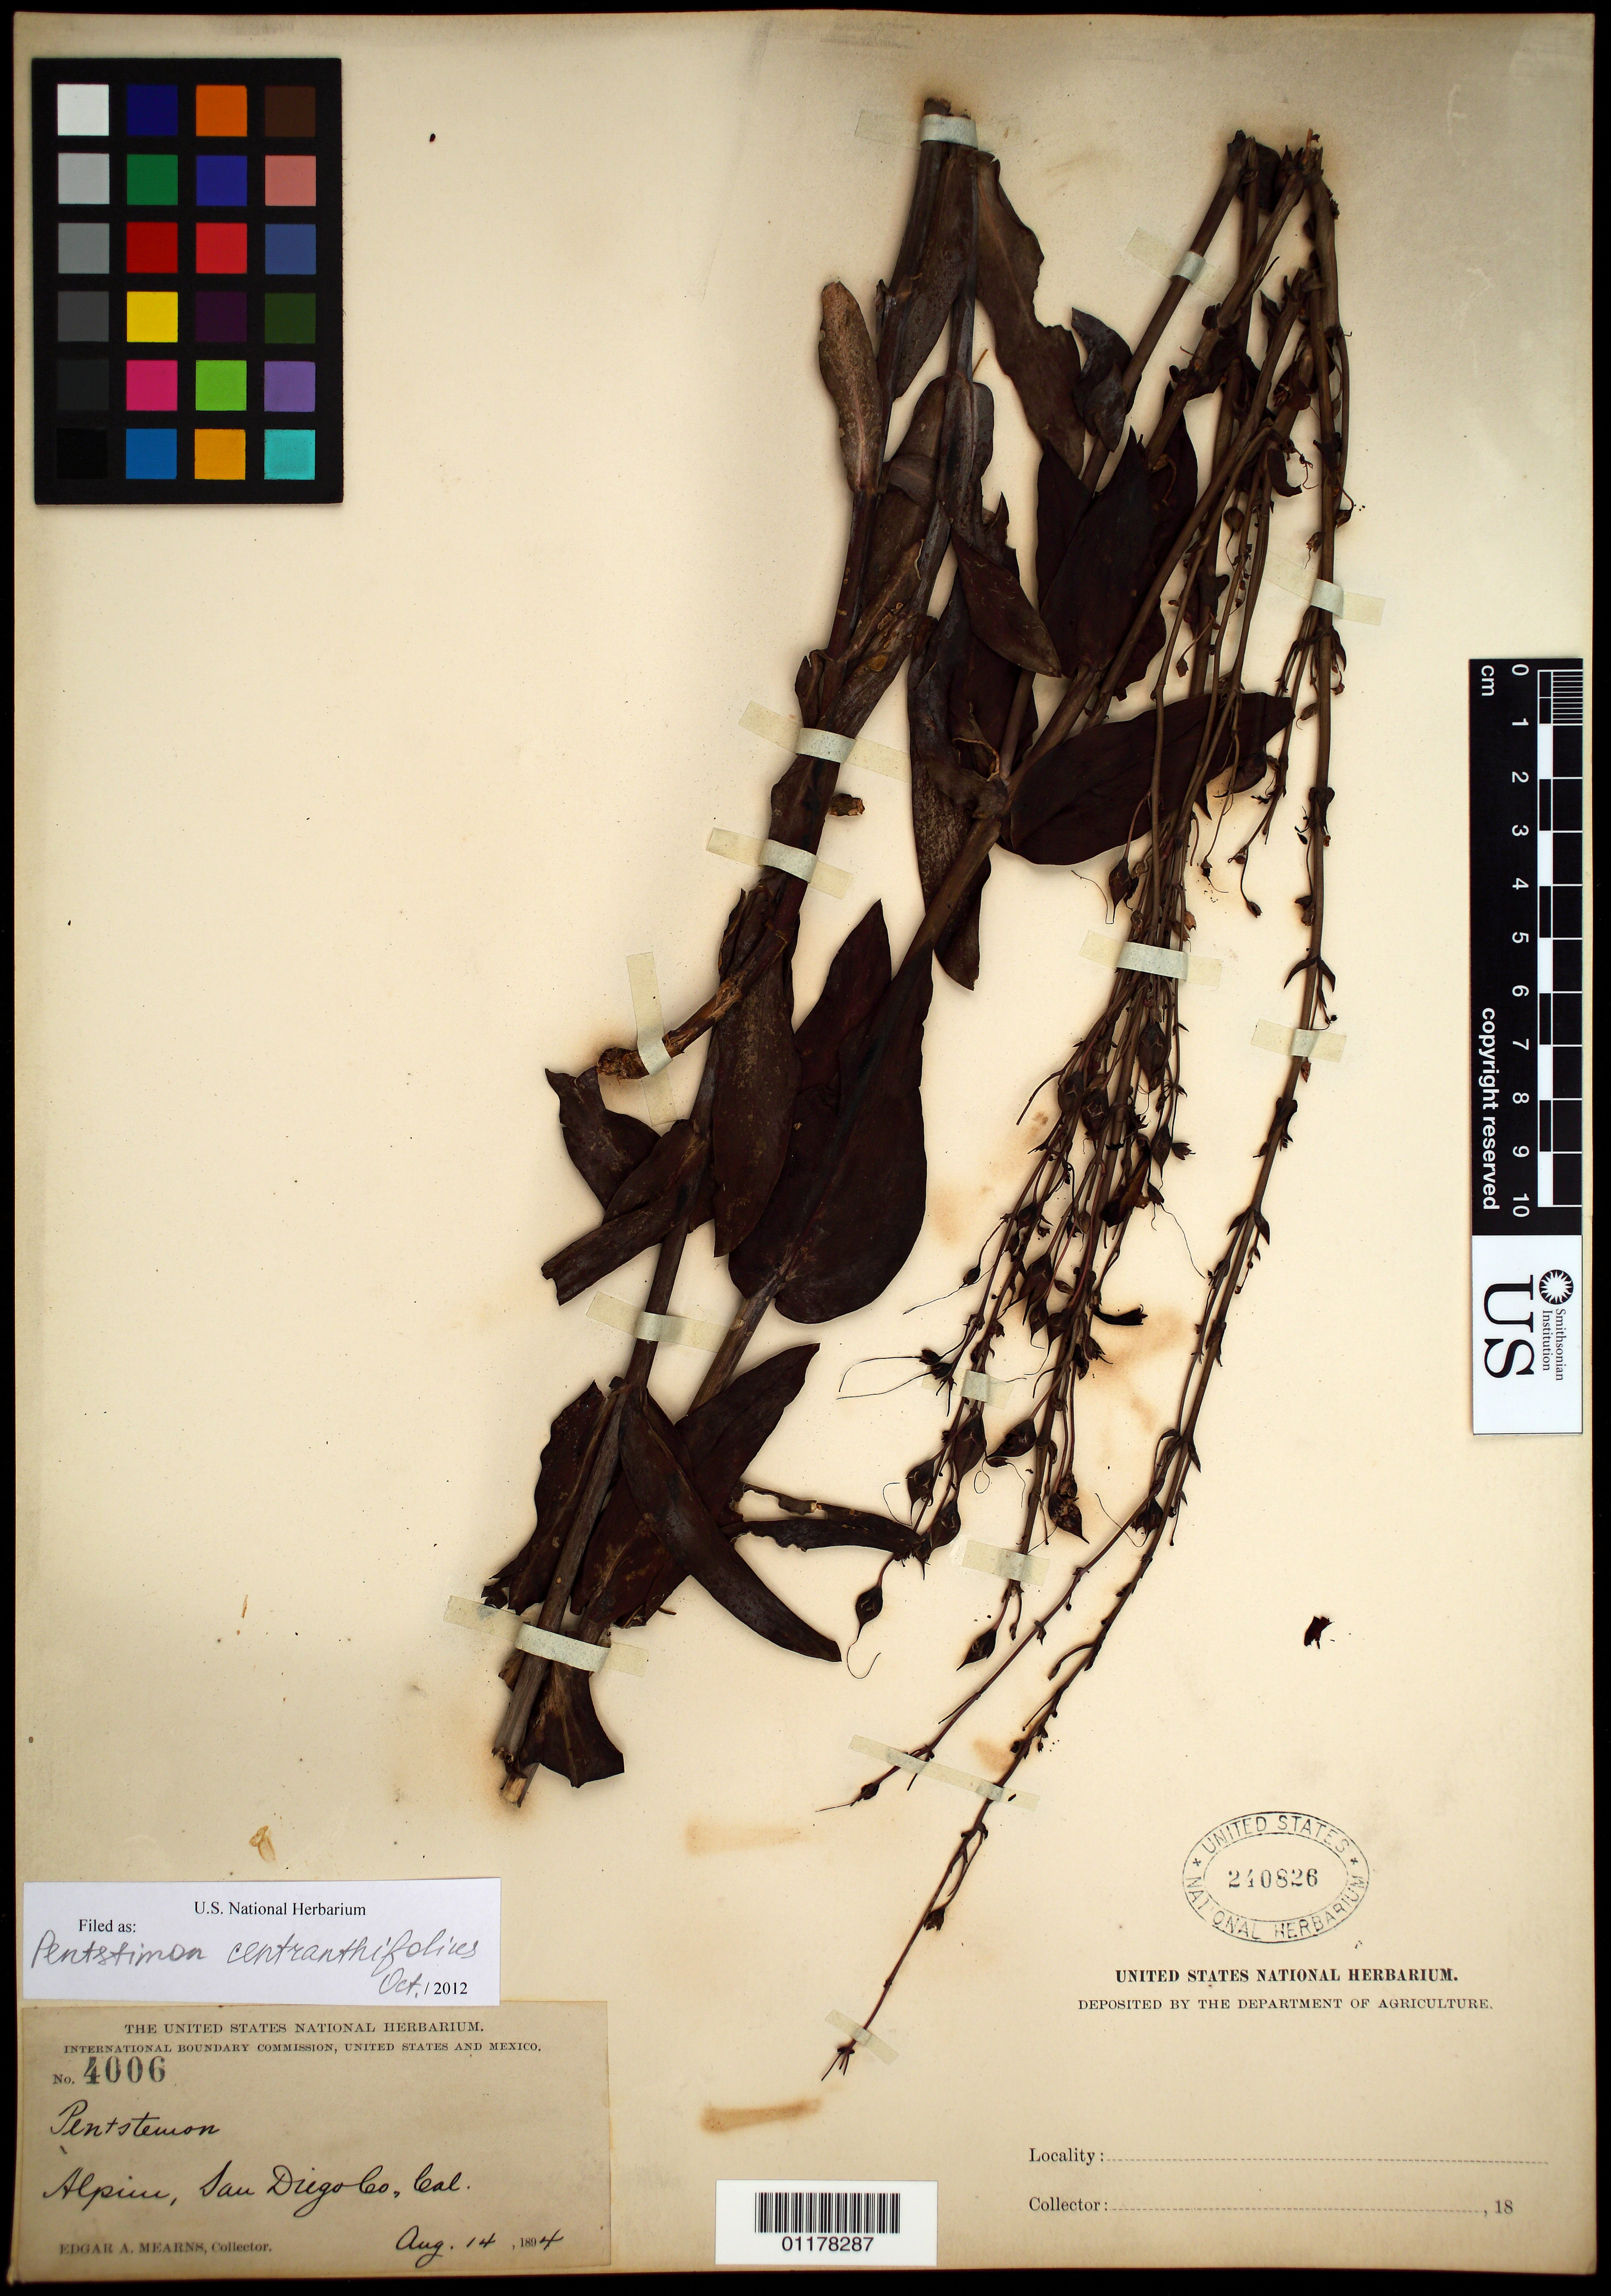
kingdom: Plantae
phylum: Tracheophyta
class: Magnoliopsida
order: Lamiales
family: Plantaginaceae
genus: Penstemon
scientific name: Penstemon centranthifolius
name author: Benth.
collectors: E. A. Mearns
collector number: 4006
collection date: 1894-08-14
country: United States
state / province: California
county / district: San Diego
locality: Alpine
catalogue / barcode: US 240826